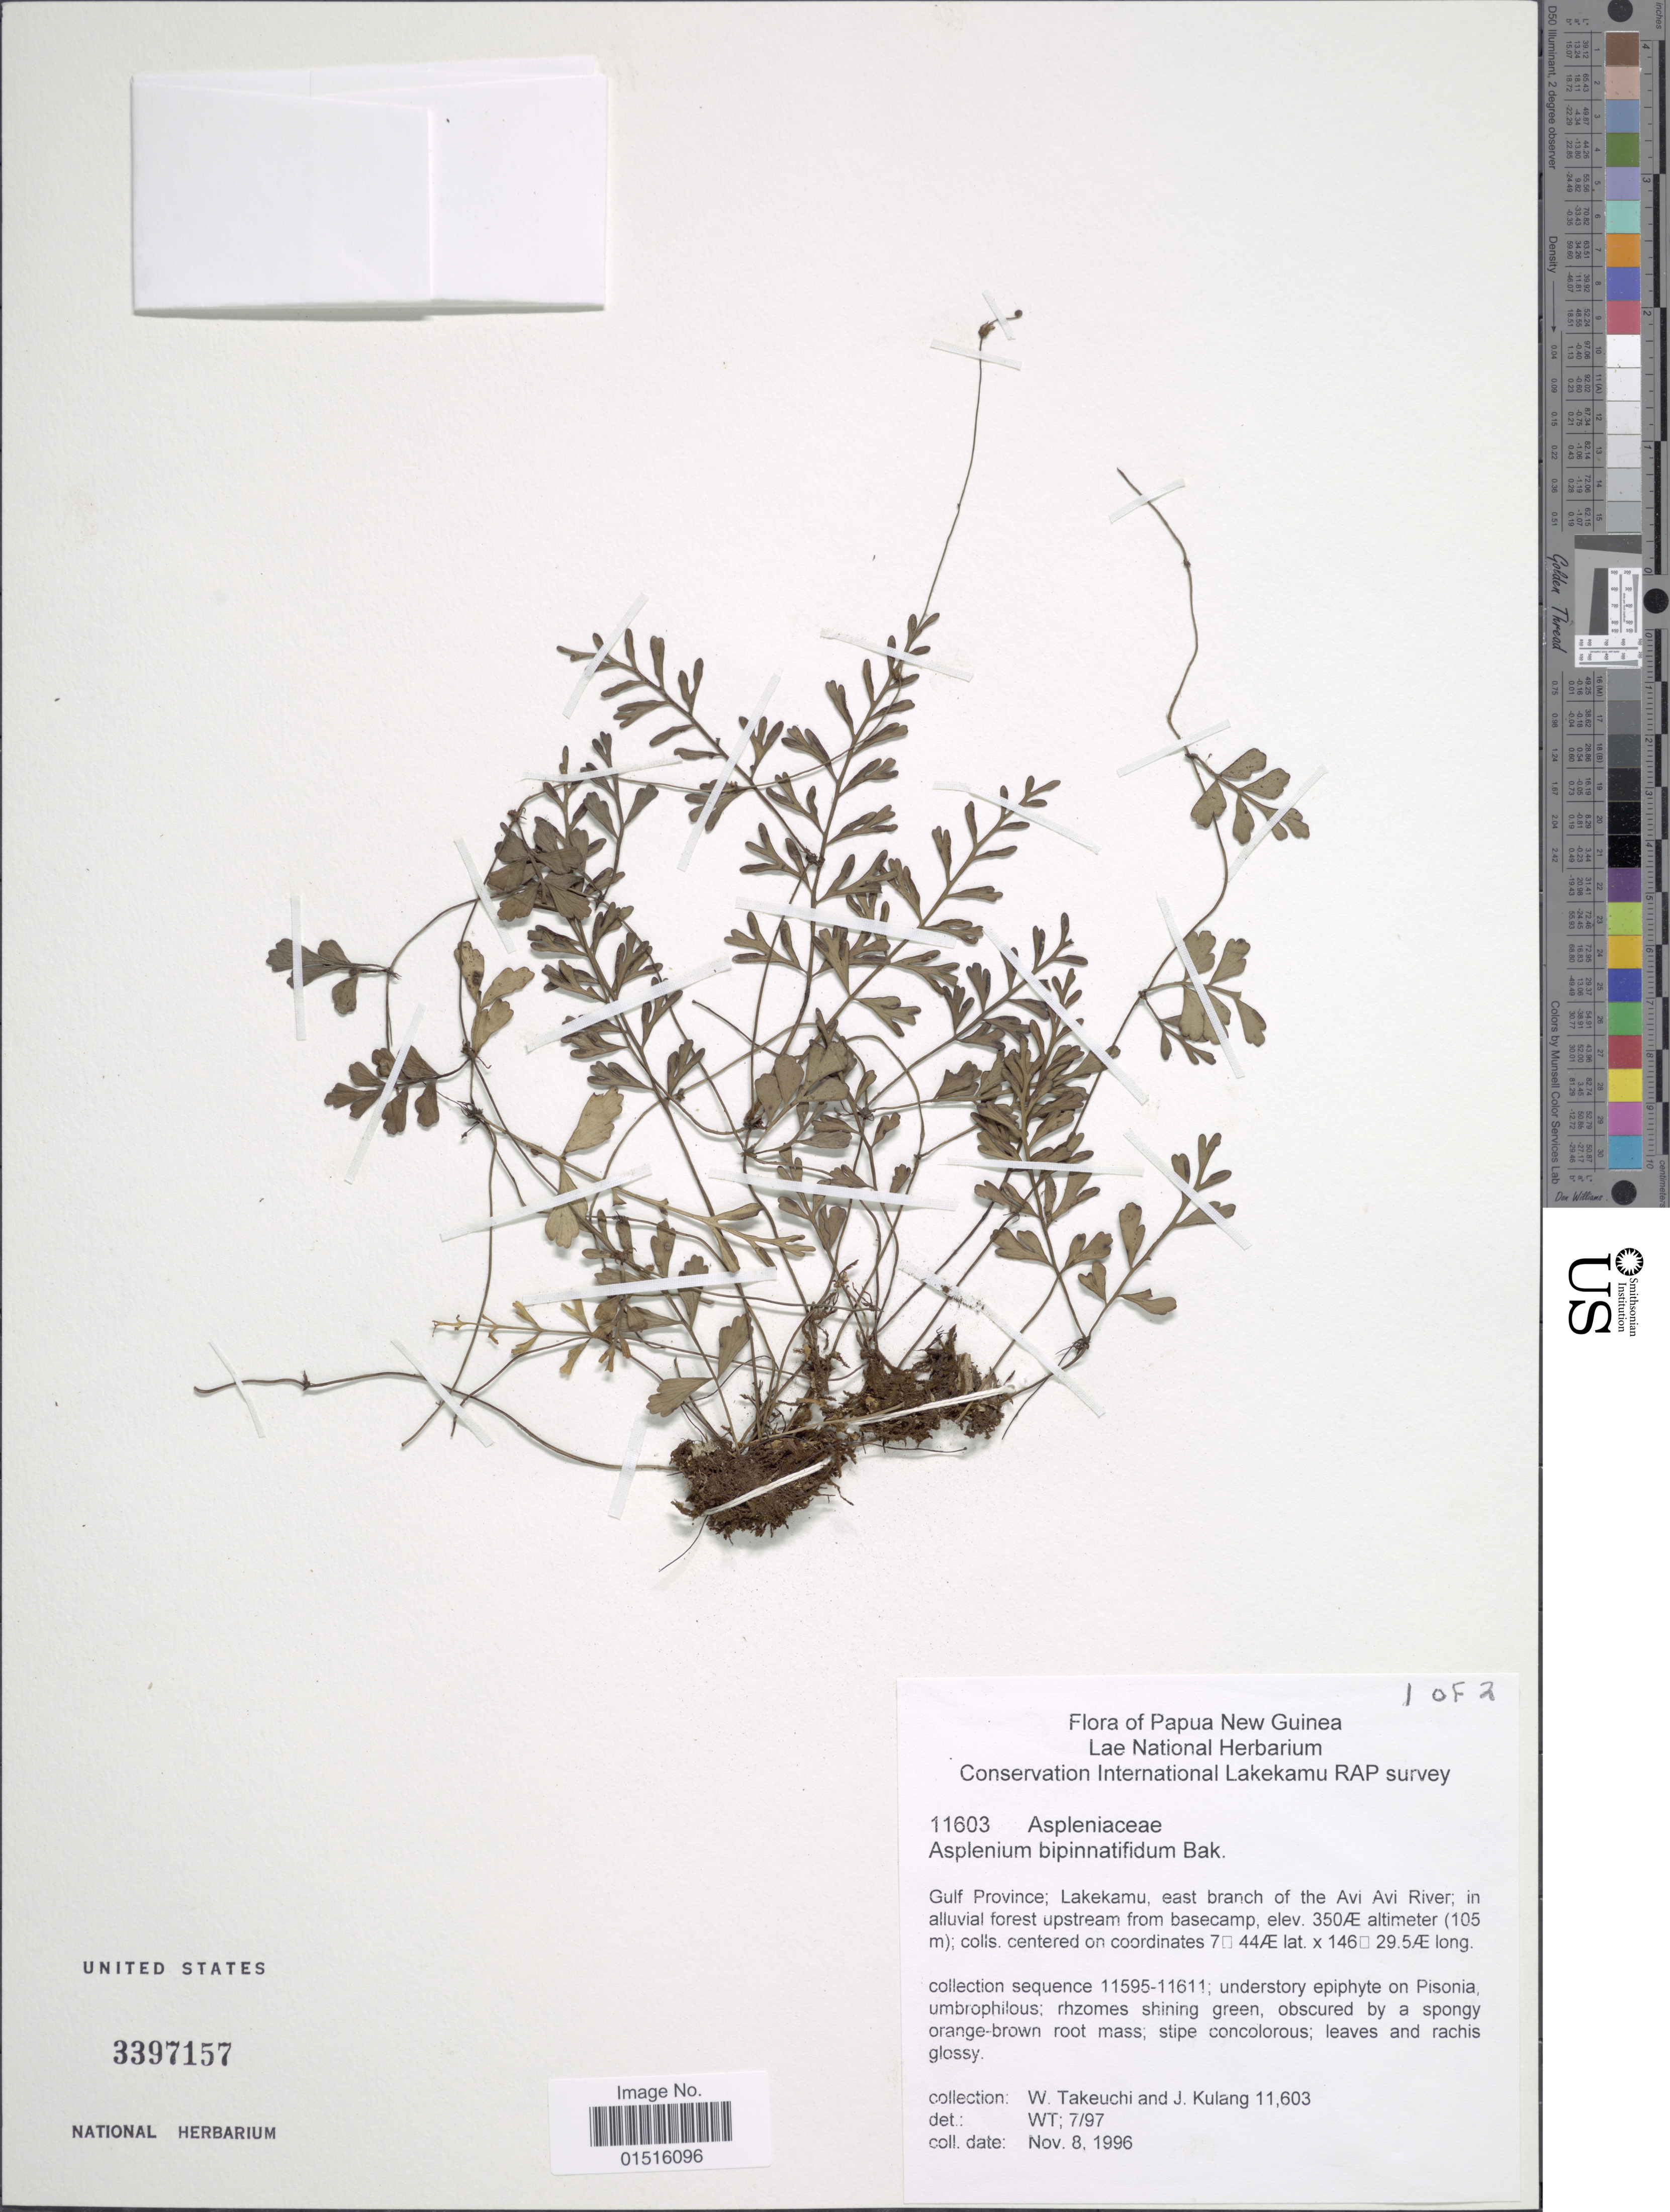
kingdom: Plantae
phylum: Tracheophyta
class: Polypodiopsida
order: Polypodiales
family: Aspleniaceae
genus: Asplenium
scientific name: Asplenium bipinnatifidum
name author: Baker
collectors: W. Takeuchi & J. Kulang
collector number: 11603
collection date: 1996-11-08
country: Papua New Guinea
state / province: Gulf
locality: Lakekamu, east branch of the Avi Avi River, in alluvial forest upstream from basecamp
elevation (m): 105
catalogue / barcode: US 3397157